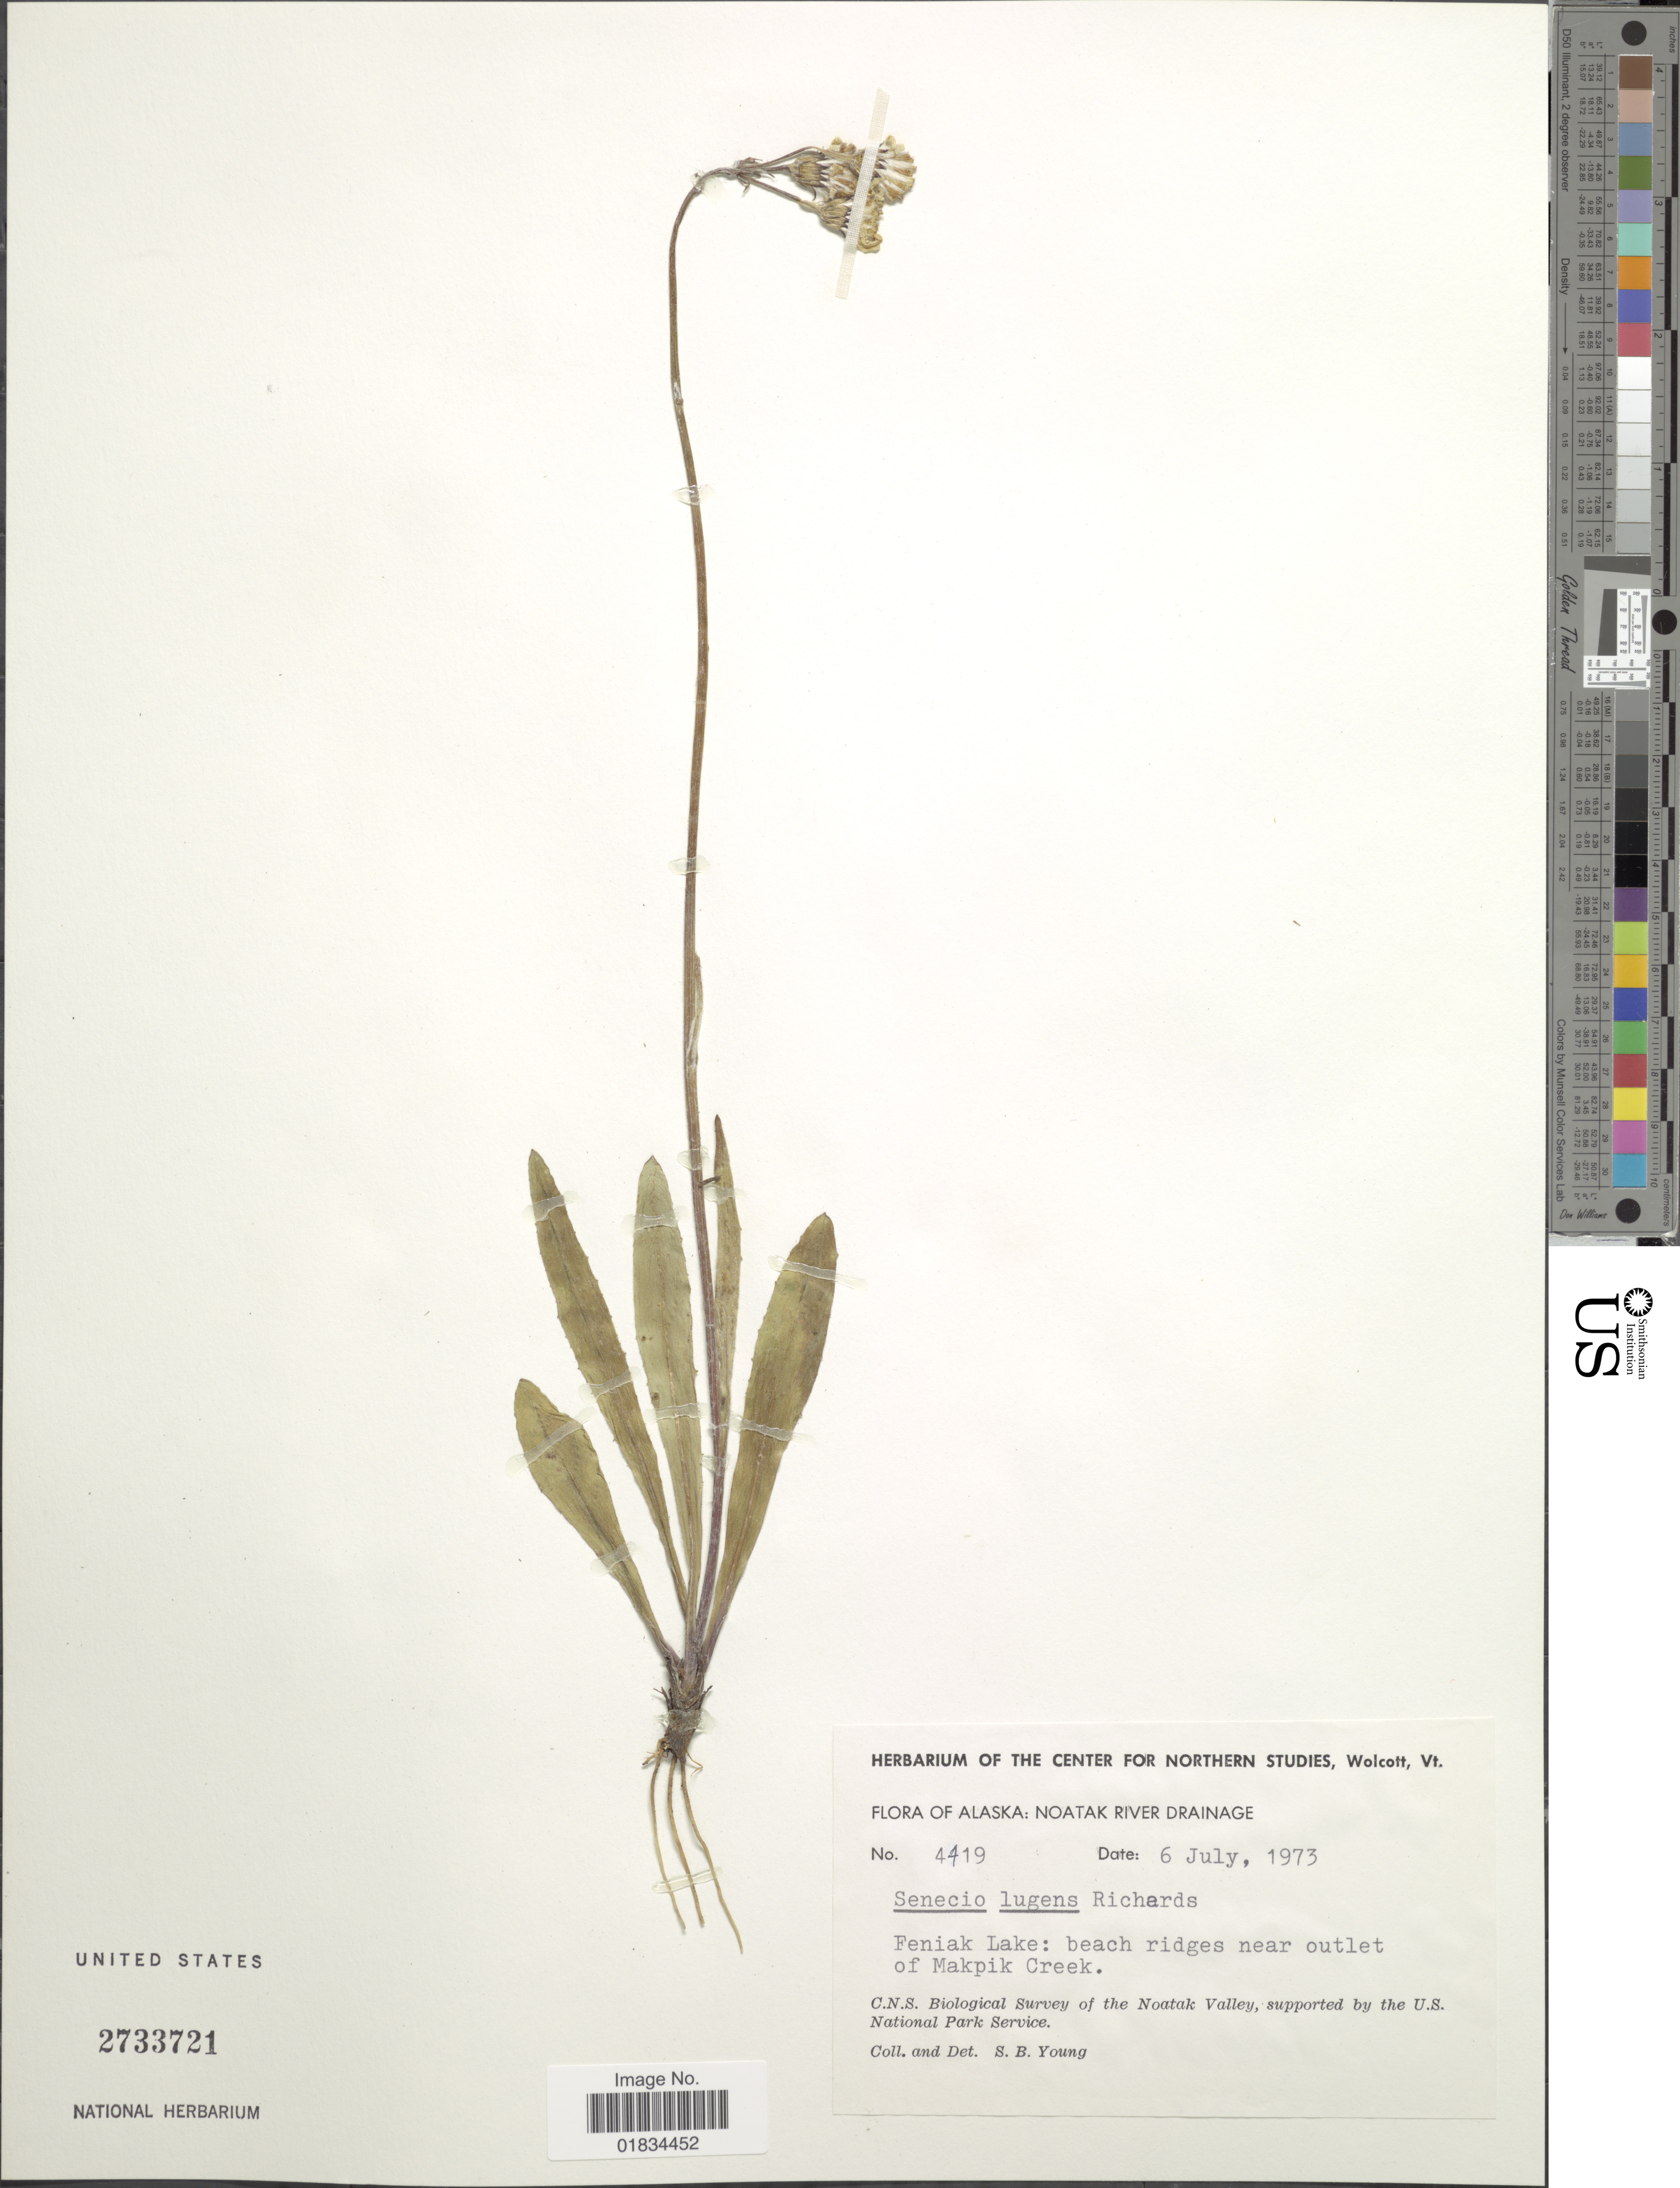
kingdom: Plantae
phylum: Tracheophyta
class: Magnoliopsida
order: Asterales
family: Asteraceae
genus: Senecio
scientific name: Senecio lugens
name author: Richardson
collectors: S. Young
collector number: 4419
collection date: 1973-07-06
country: United States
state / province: Alaska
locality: Noatak River Drainage. Feniak Lake: beach ridges near outlet of Makpik Creek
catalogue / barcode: US 2733721